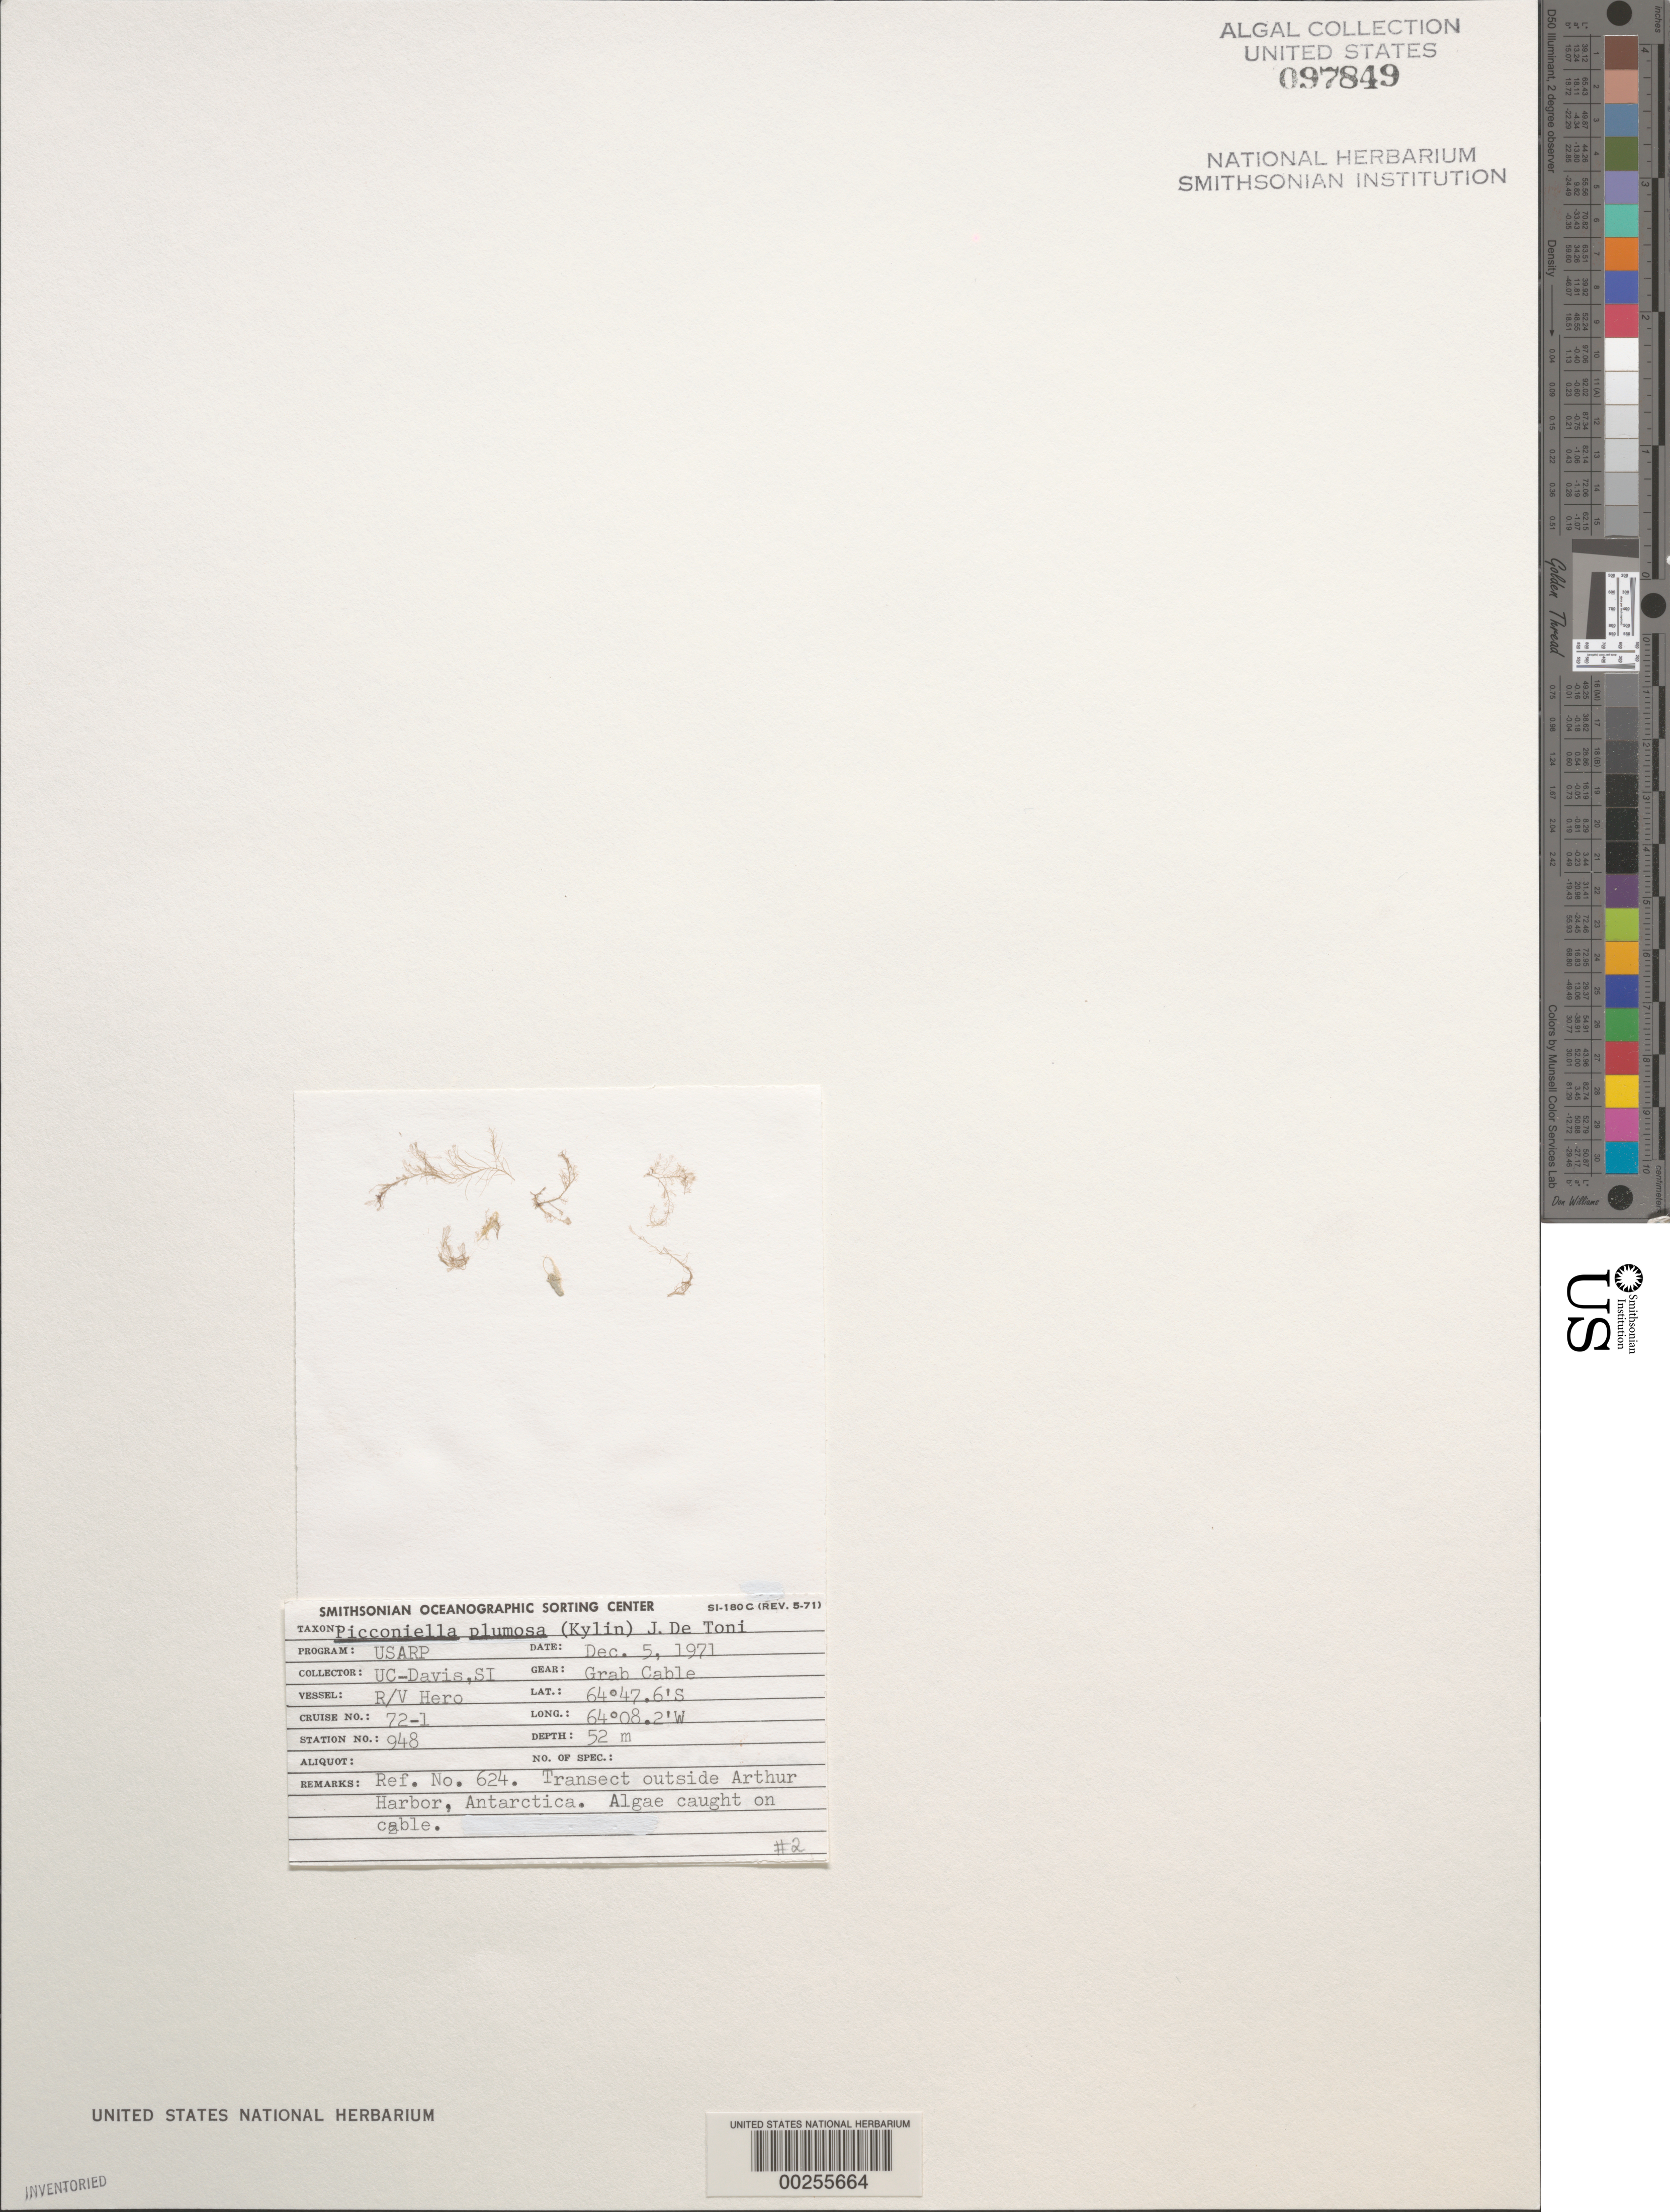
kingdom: Plantae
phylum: Rhodophyta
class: Florideophyceae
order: Ceramiales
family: Rhodomelaceae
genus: Picconiella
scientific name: Picconiella plumosa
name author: (Kylin) De Toni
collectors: UC Davis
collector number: Station 948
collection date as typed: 05 Dec 1971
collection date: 1971-12-05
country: Antarctica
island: Anvers Island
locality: Outside Arthur Harbor, Antarctic Peninsula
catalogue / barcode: US 97849